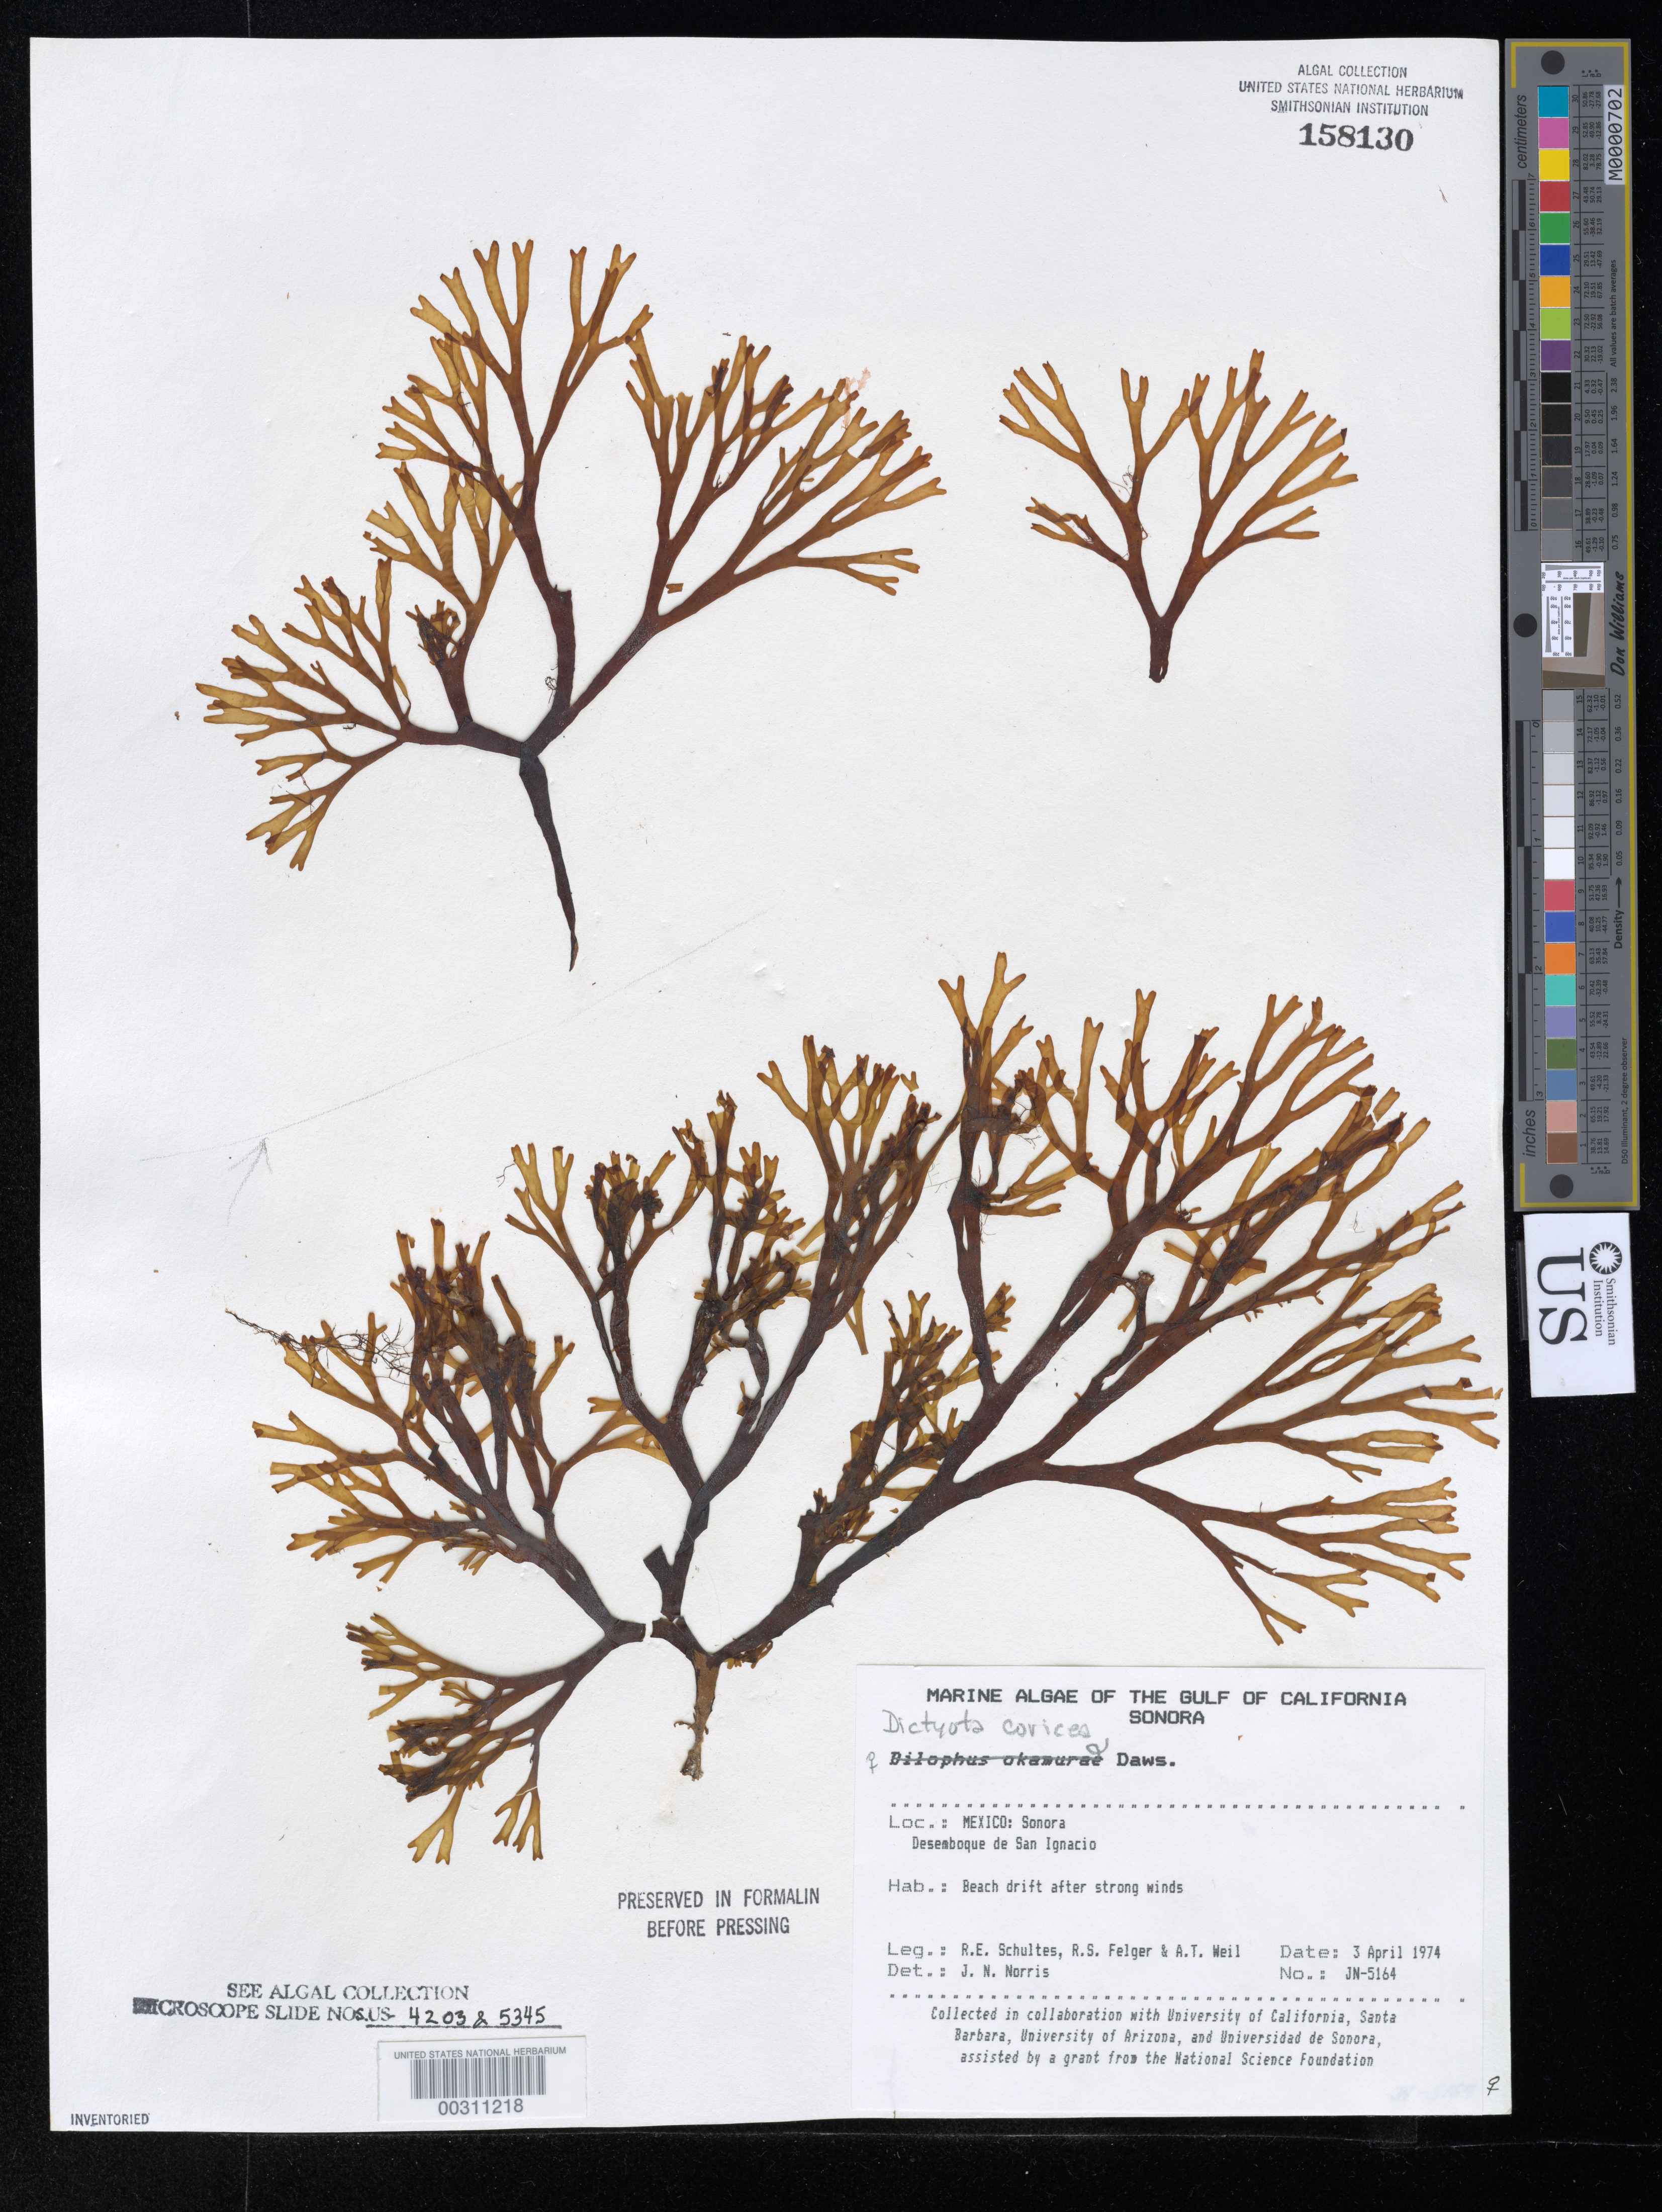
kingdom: Chromista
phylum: Ochrophyta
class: Phaeophyceae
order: Dictyotales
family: Dictyotaceae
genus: Dictyota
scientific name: Dictyota coriacea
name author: (E.M. Holmes) I.K. Hwang et al.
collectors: R. E. Schultes, R. S. Felger & A. T. Weil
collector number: JN-5164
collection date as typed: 03 Apr 1974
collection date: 1974-04-03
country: Mexico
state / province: Sonora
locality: Desemboque de San Ignacio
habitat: Beach drift after strong winds.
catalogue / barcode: US 158130